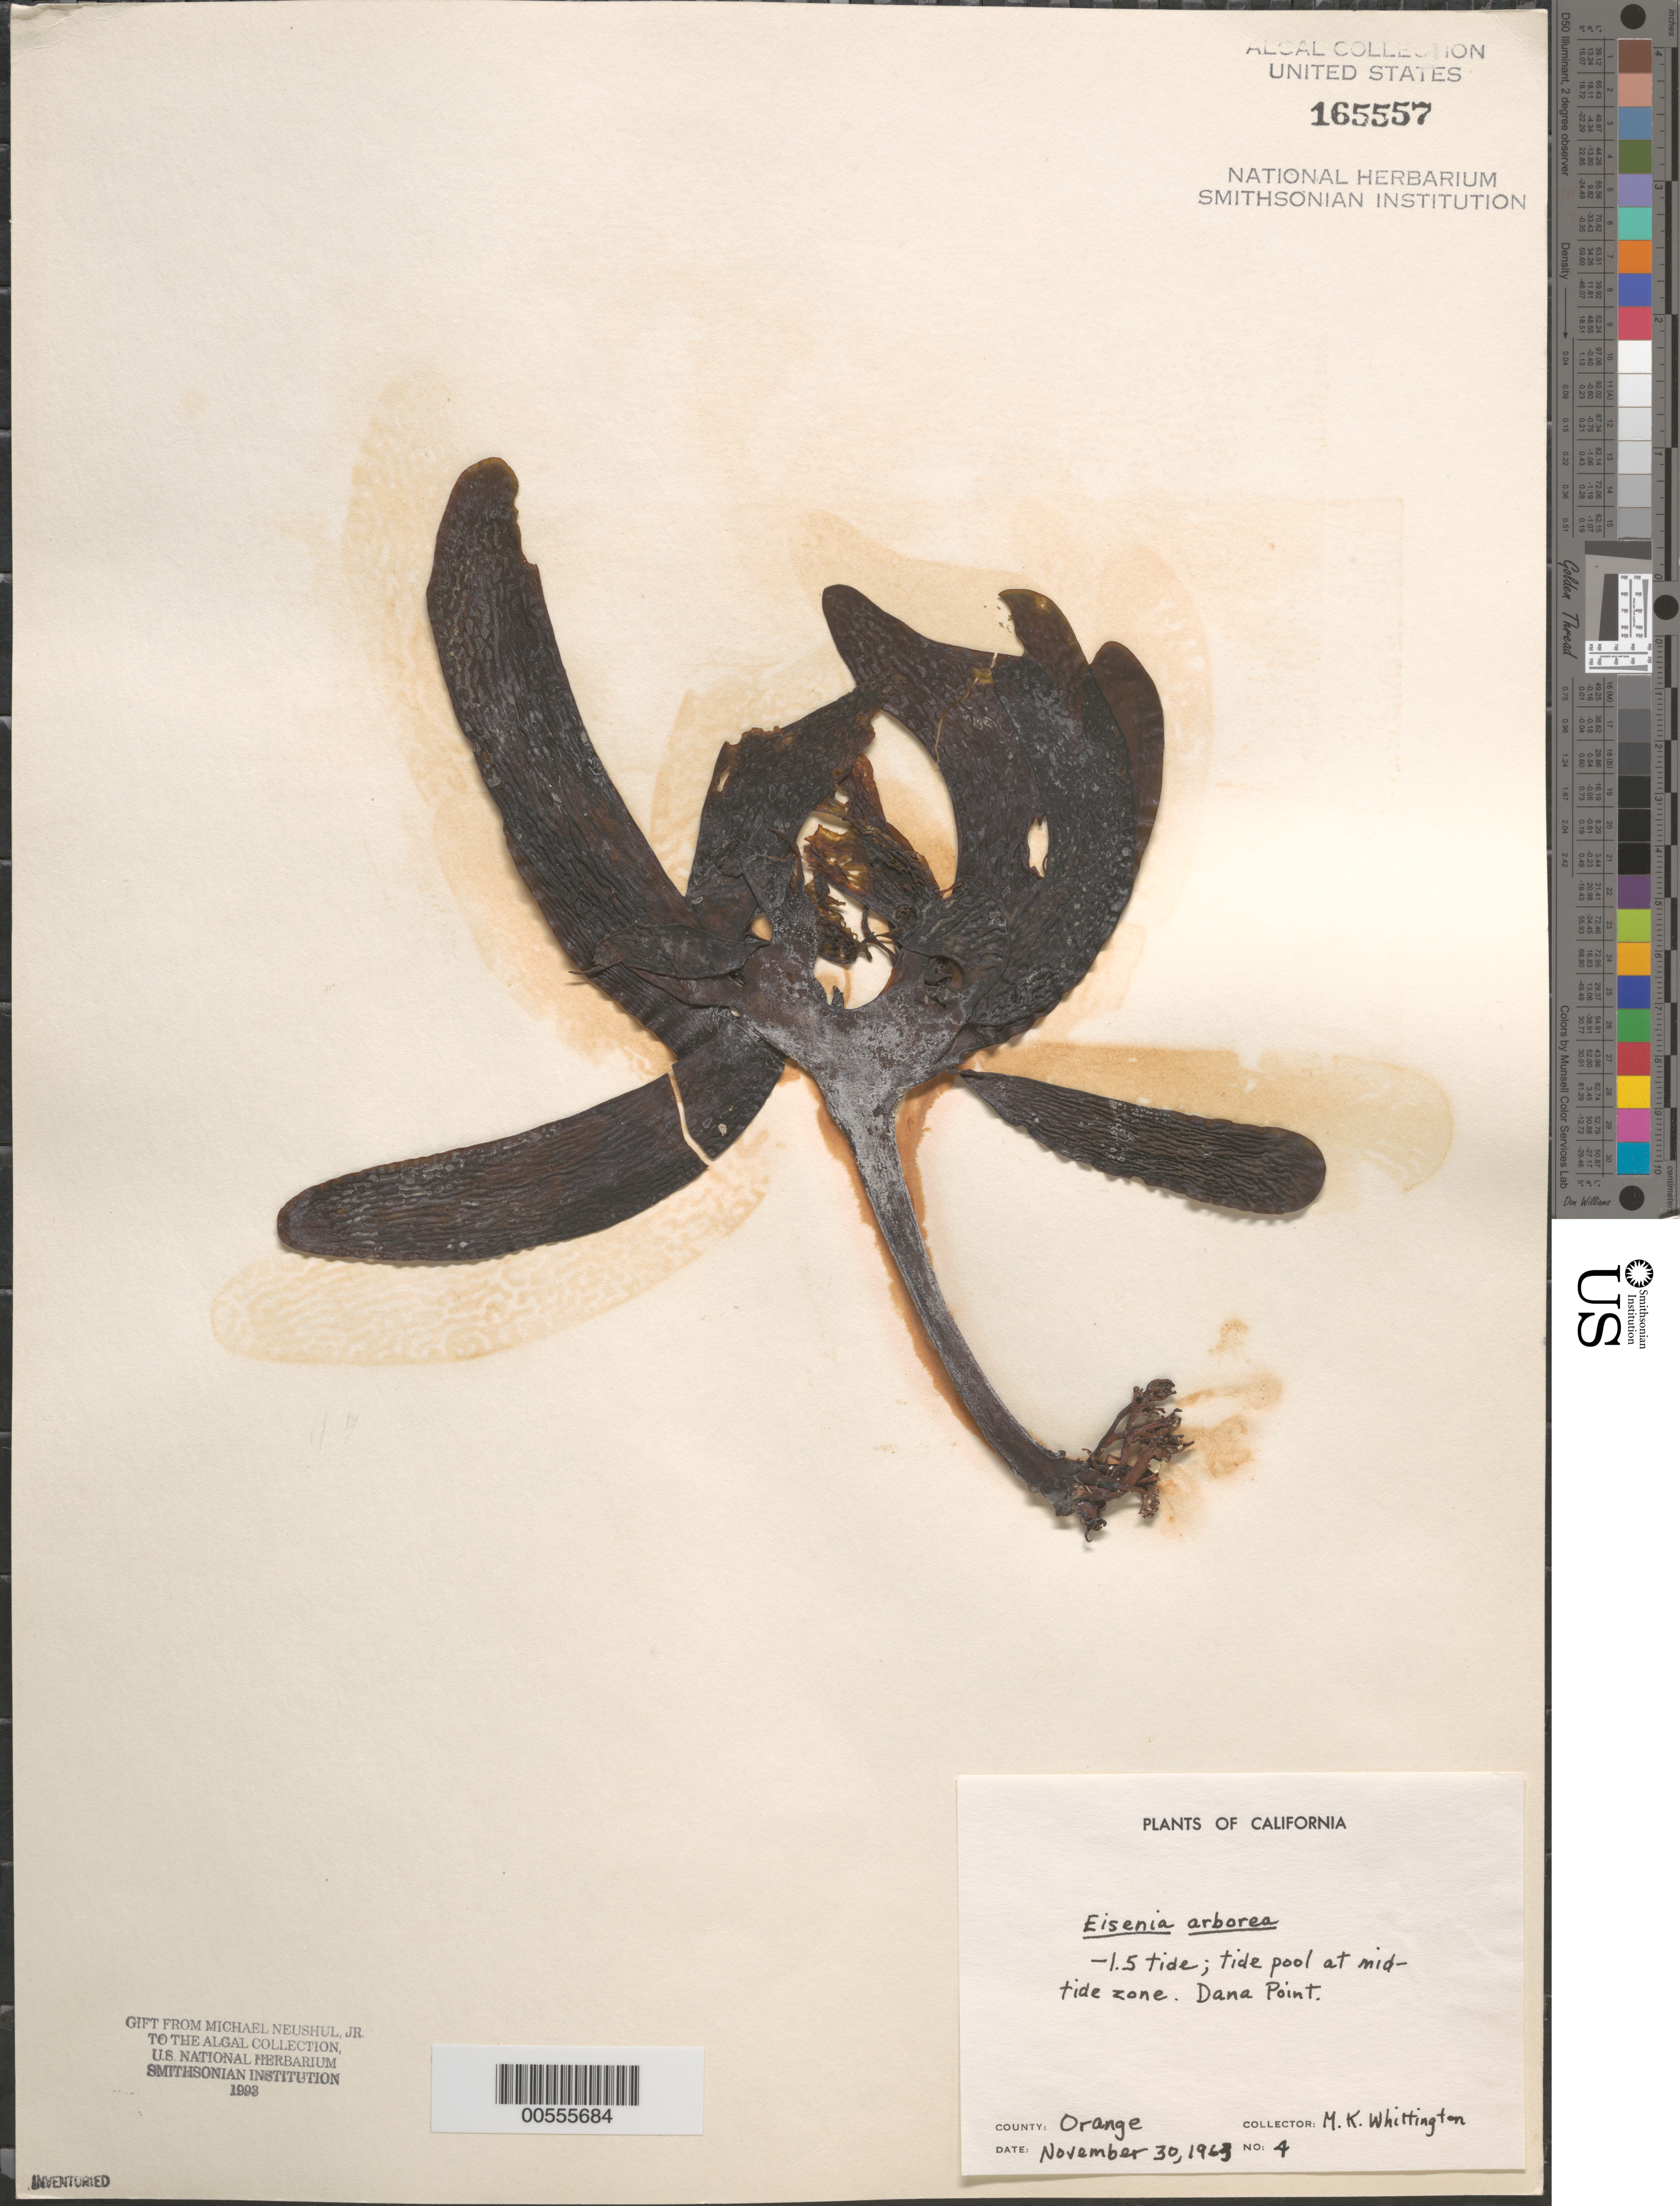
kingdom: Chromista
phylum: Ochrophyta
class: Phaeophyceae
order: Laminariales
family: Lessoniaceae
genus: Eisenia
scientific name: Eisenia arborea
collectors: M. Whittington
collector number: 4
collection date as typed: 30 Nov 1963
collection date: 1963-11-30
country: United States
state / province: California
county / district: Orange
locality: Dana Point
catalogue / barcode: US 165557